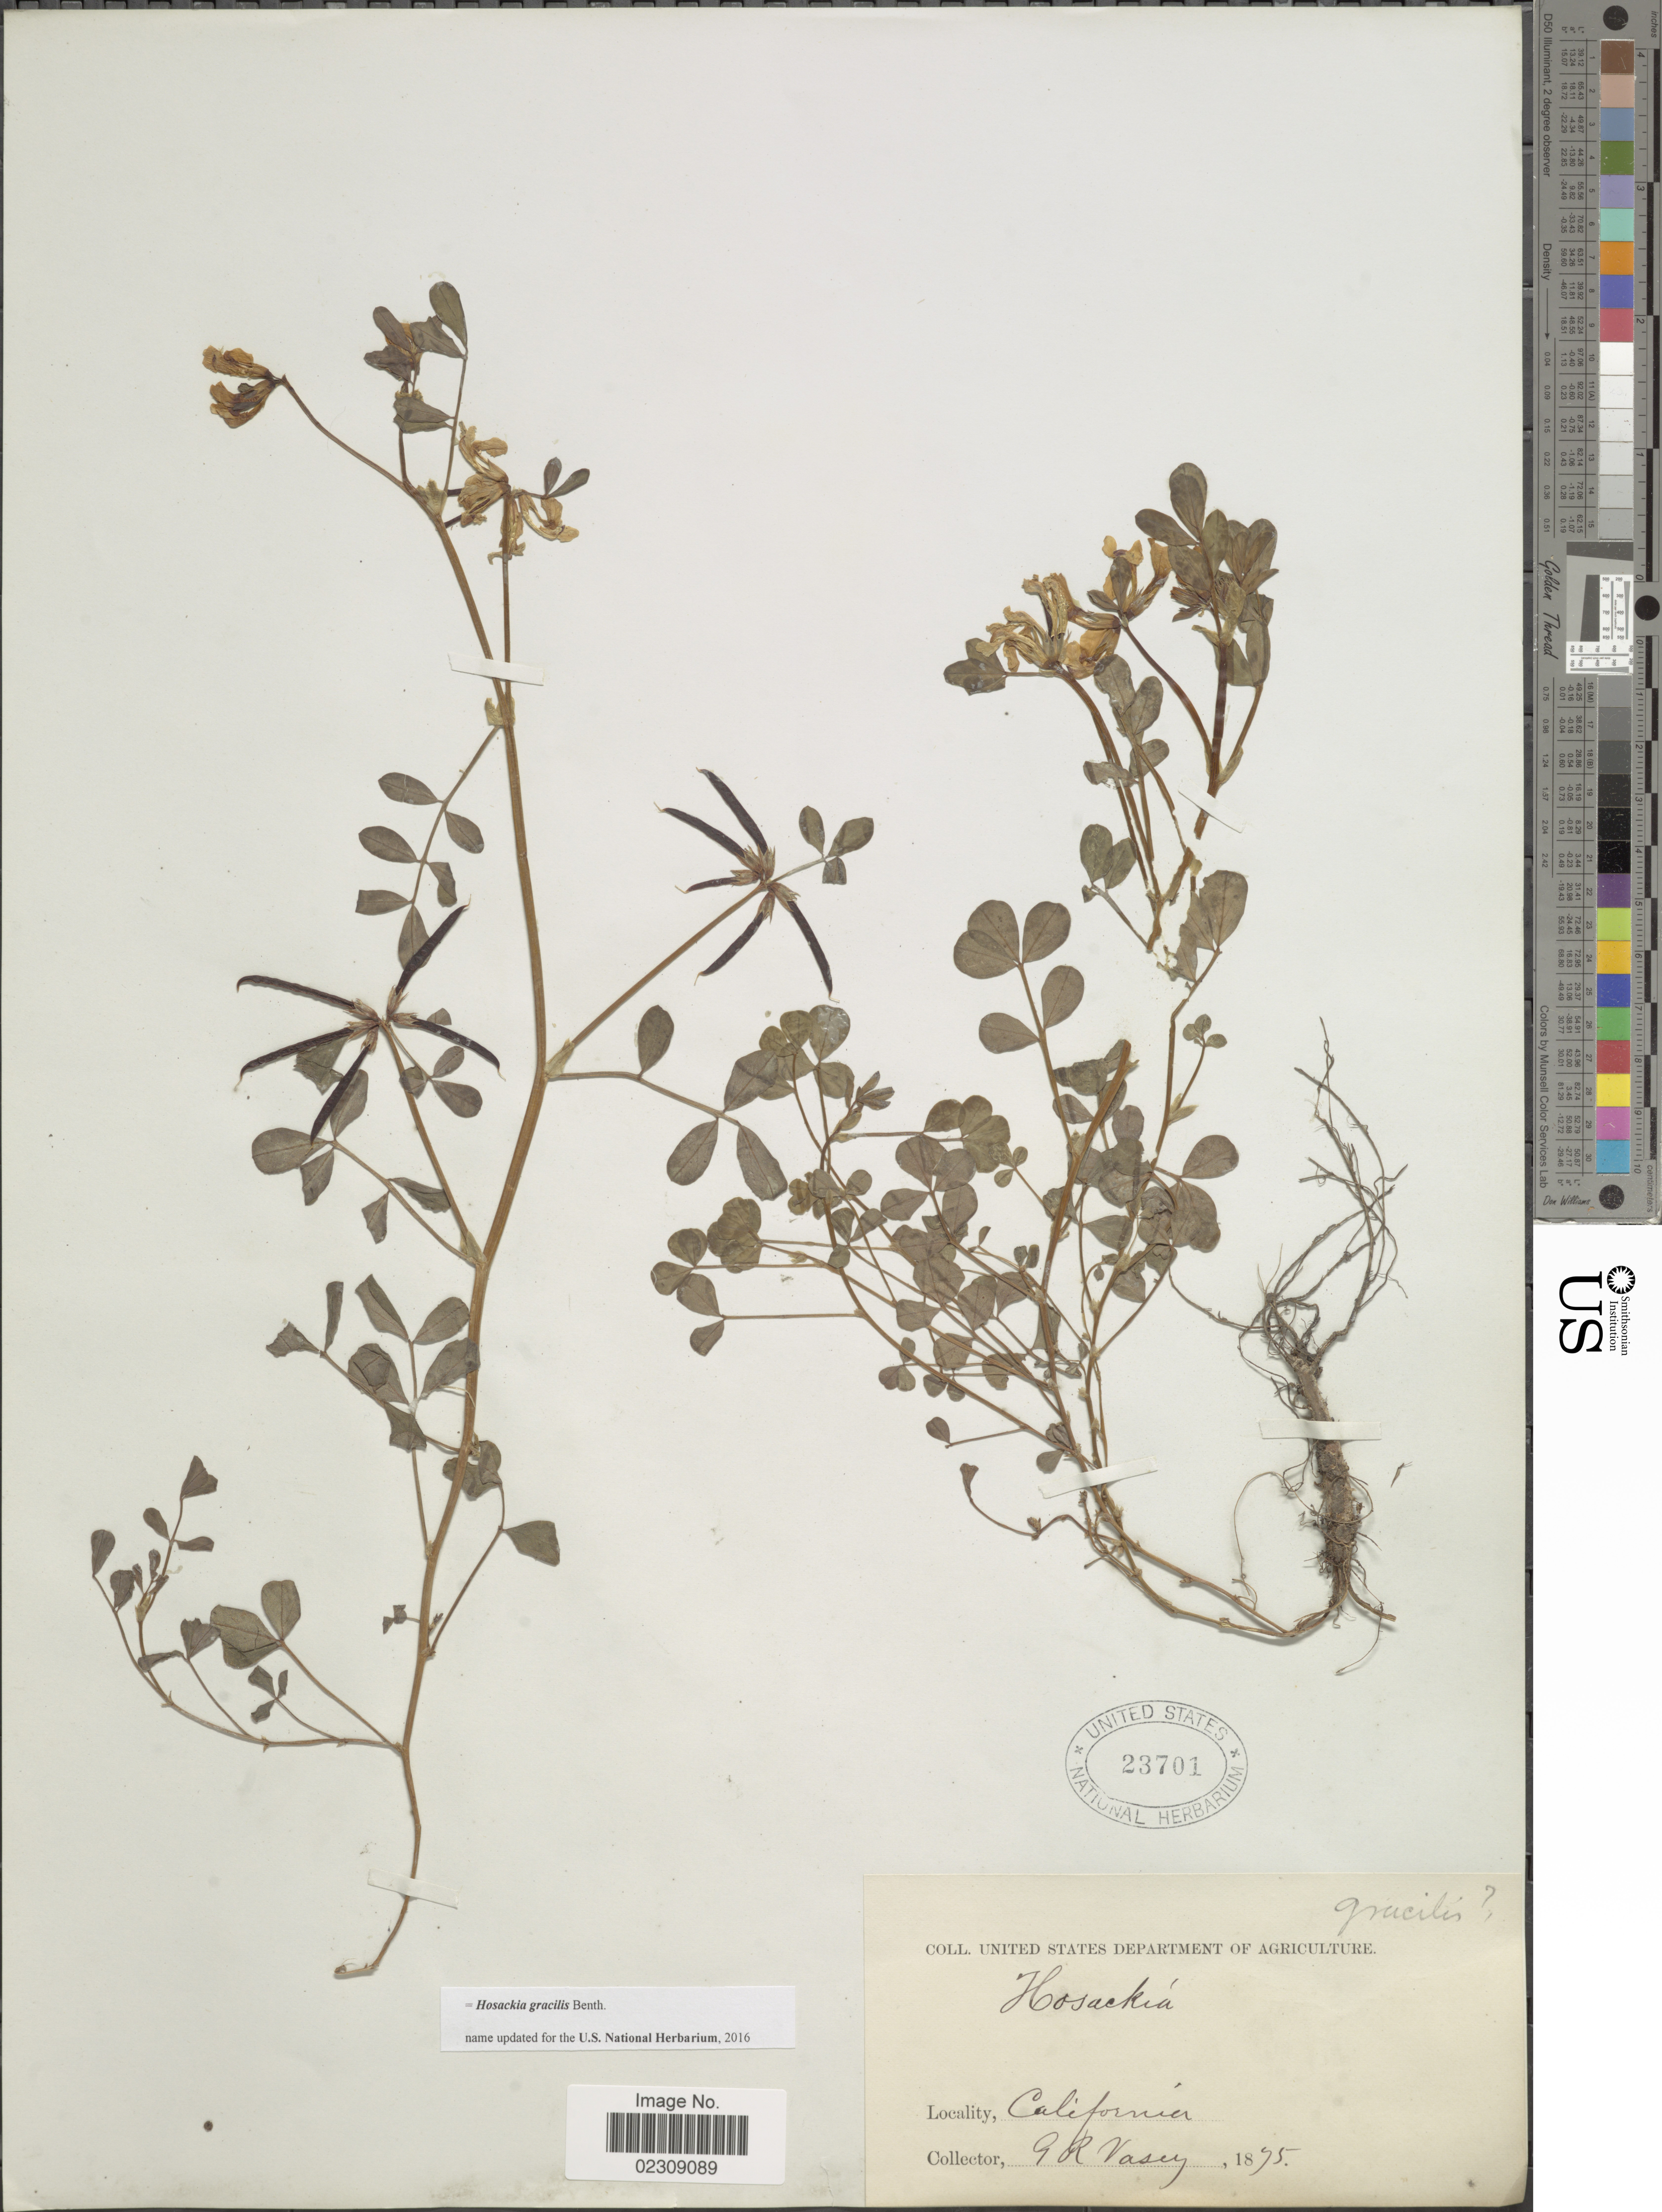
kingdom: Plantae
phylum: Tracheophyta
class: Magnoliopsida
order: Fabales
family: Fabaceae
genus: Hosackia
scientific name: Hosackia gracilis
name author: Benth.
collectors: G. R. Vasey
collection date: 1875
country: United States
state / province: California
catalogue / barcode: US 23701